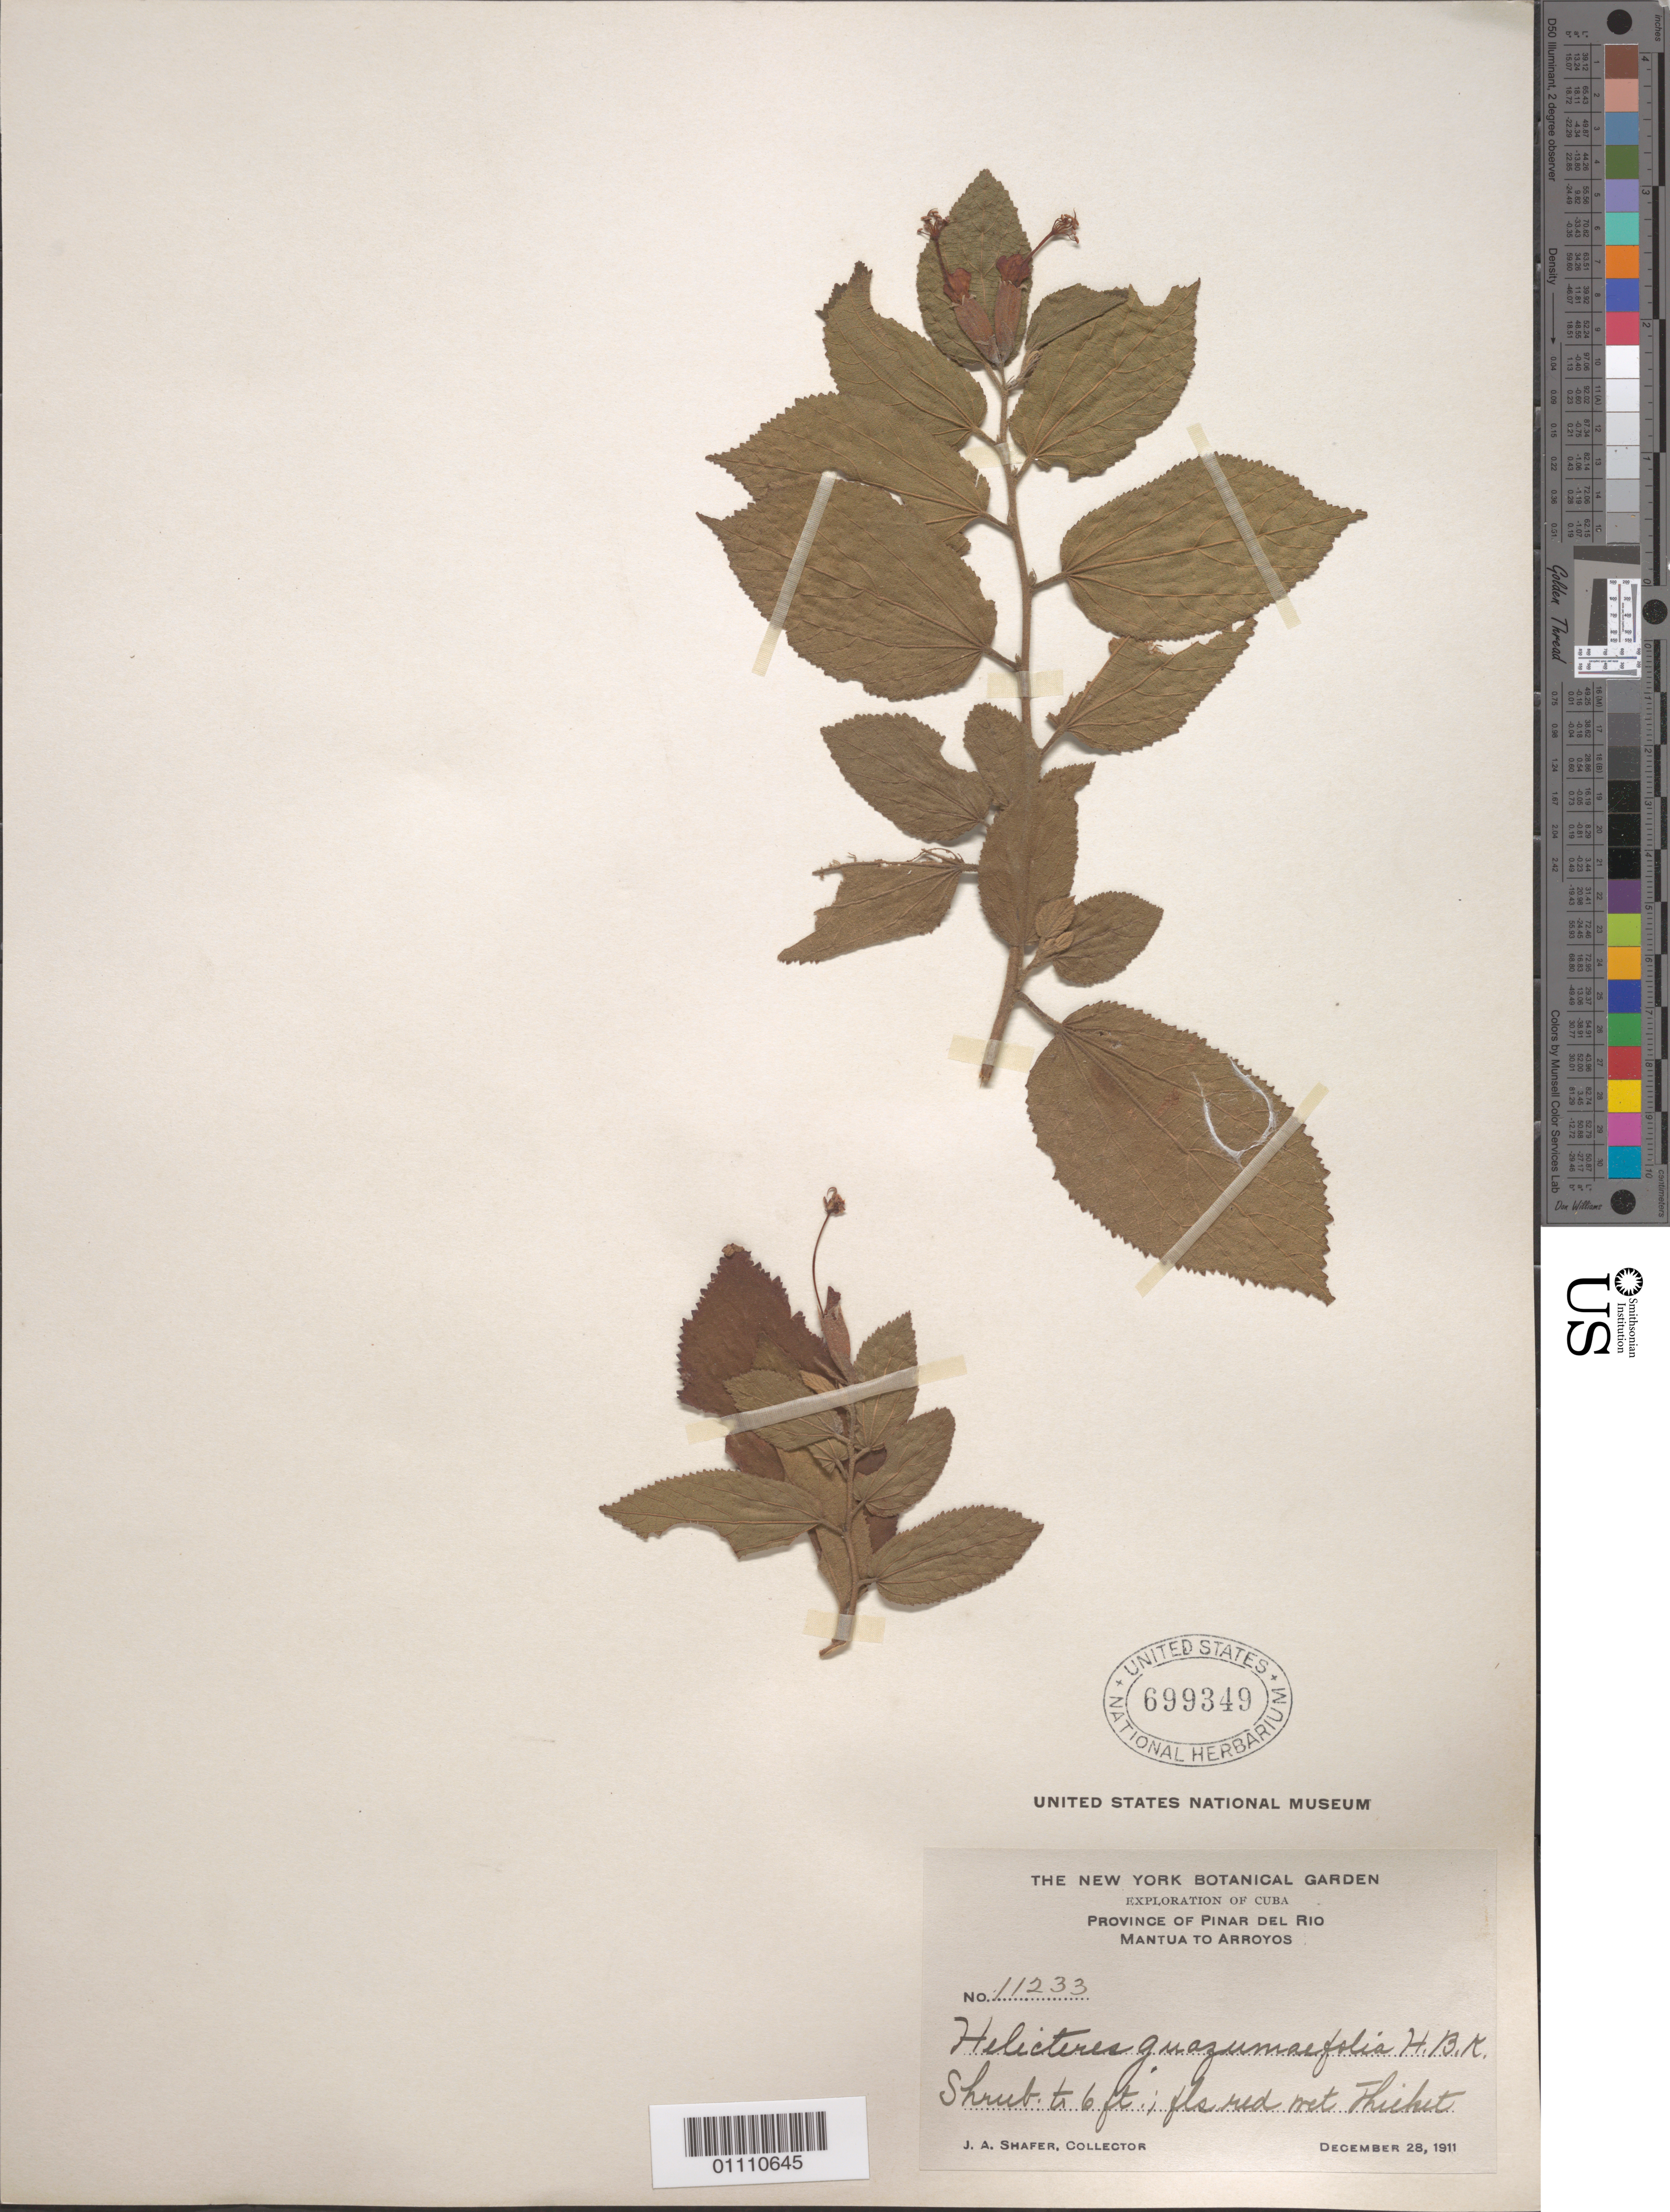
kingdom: Plantae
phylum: Tracheophyta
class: Magnoliopsida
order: Malvales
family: Malvaceae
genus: Helicteres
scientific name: Helicteres guazumifolia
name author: Kunth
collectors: J. A. Shafer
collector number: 11233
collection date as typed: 28 Dec 1911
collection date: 1911-12-28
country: Cuba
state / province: Pinar del Rio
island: Cuba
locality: Mantua to Arroyos, Province of Pinar Del Rio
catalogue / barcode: US 699349